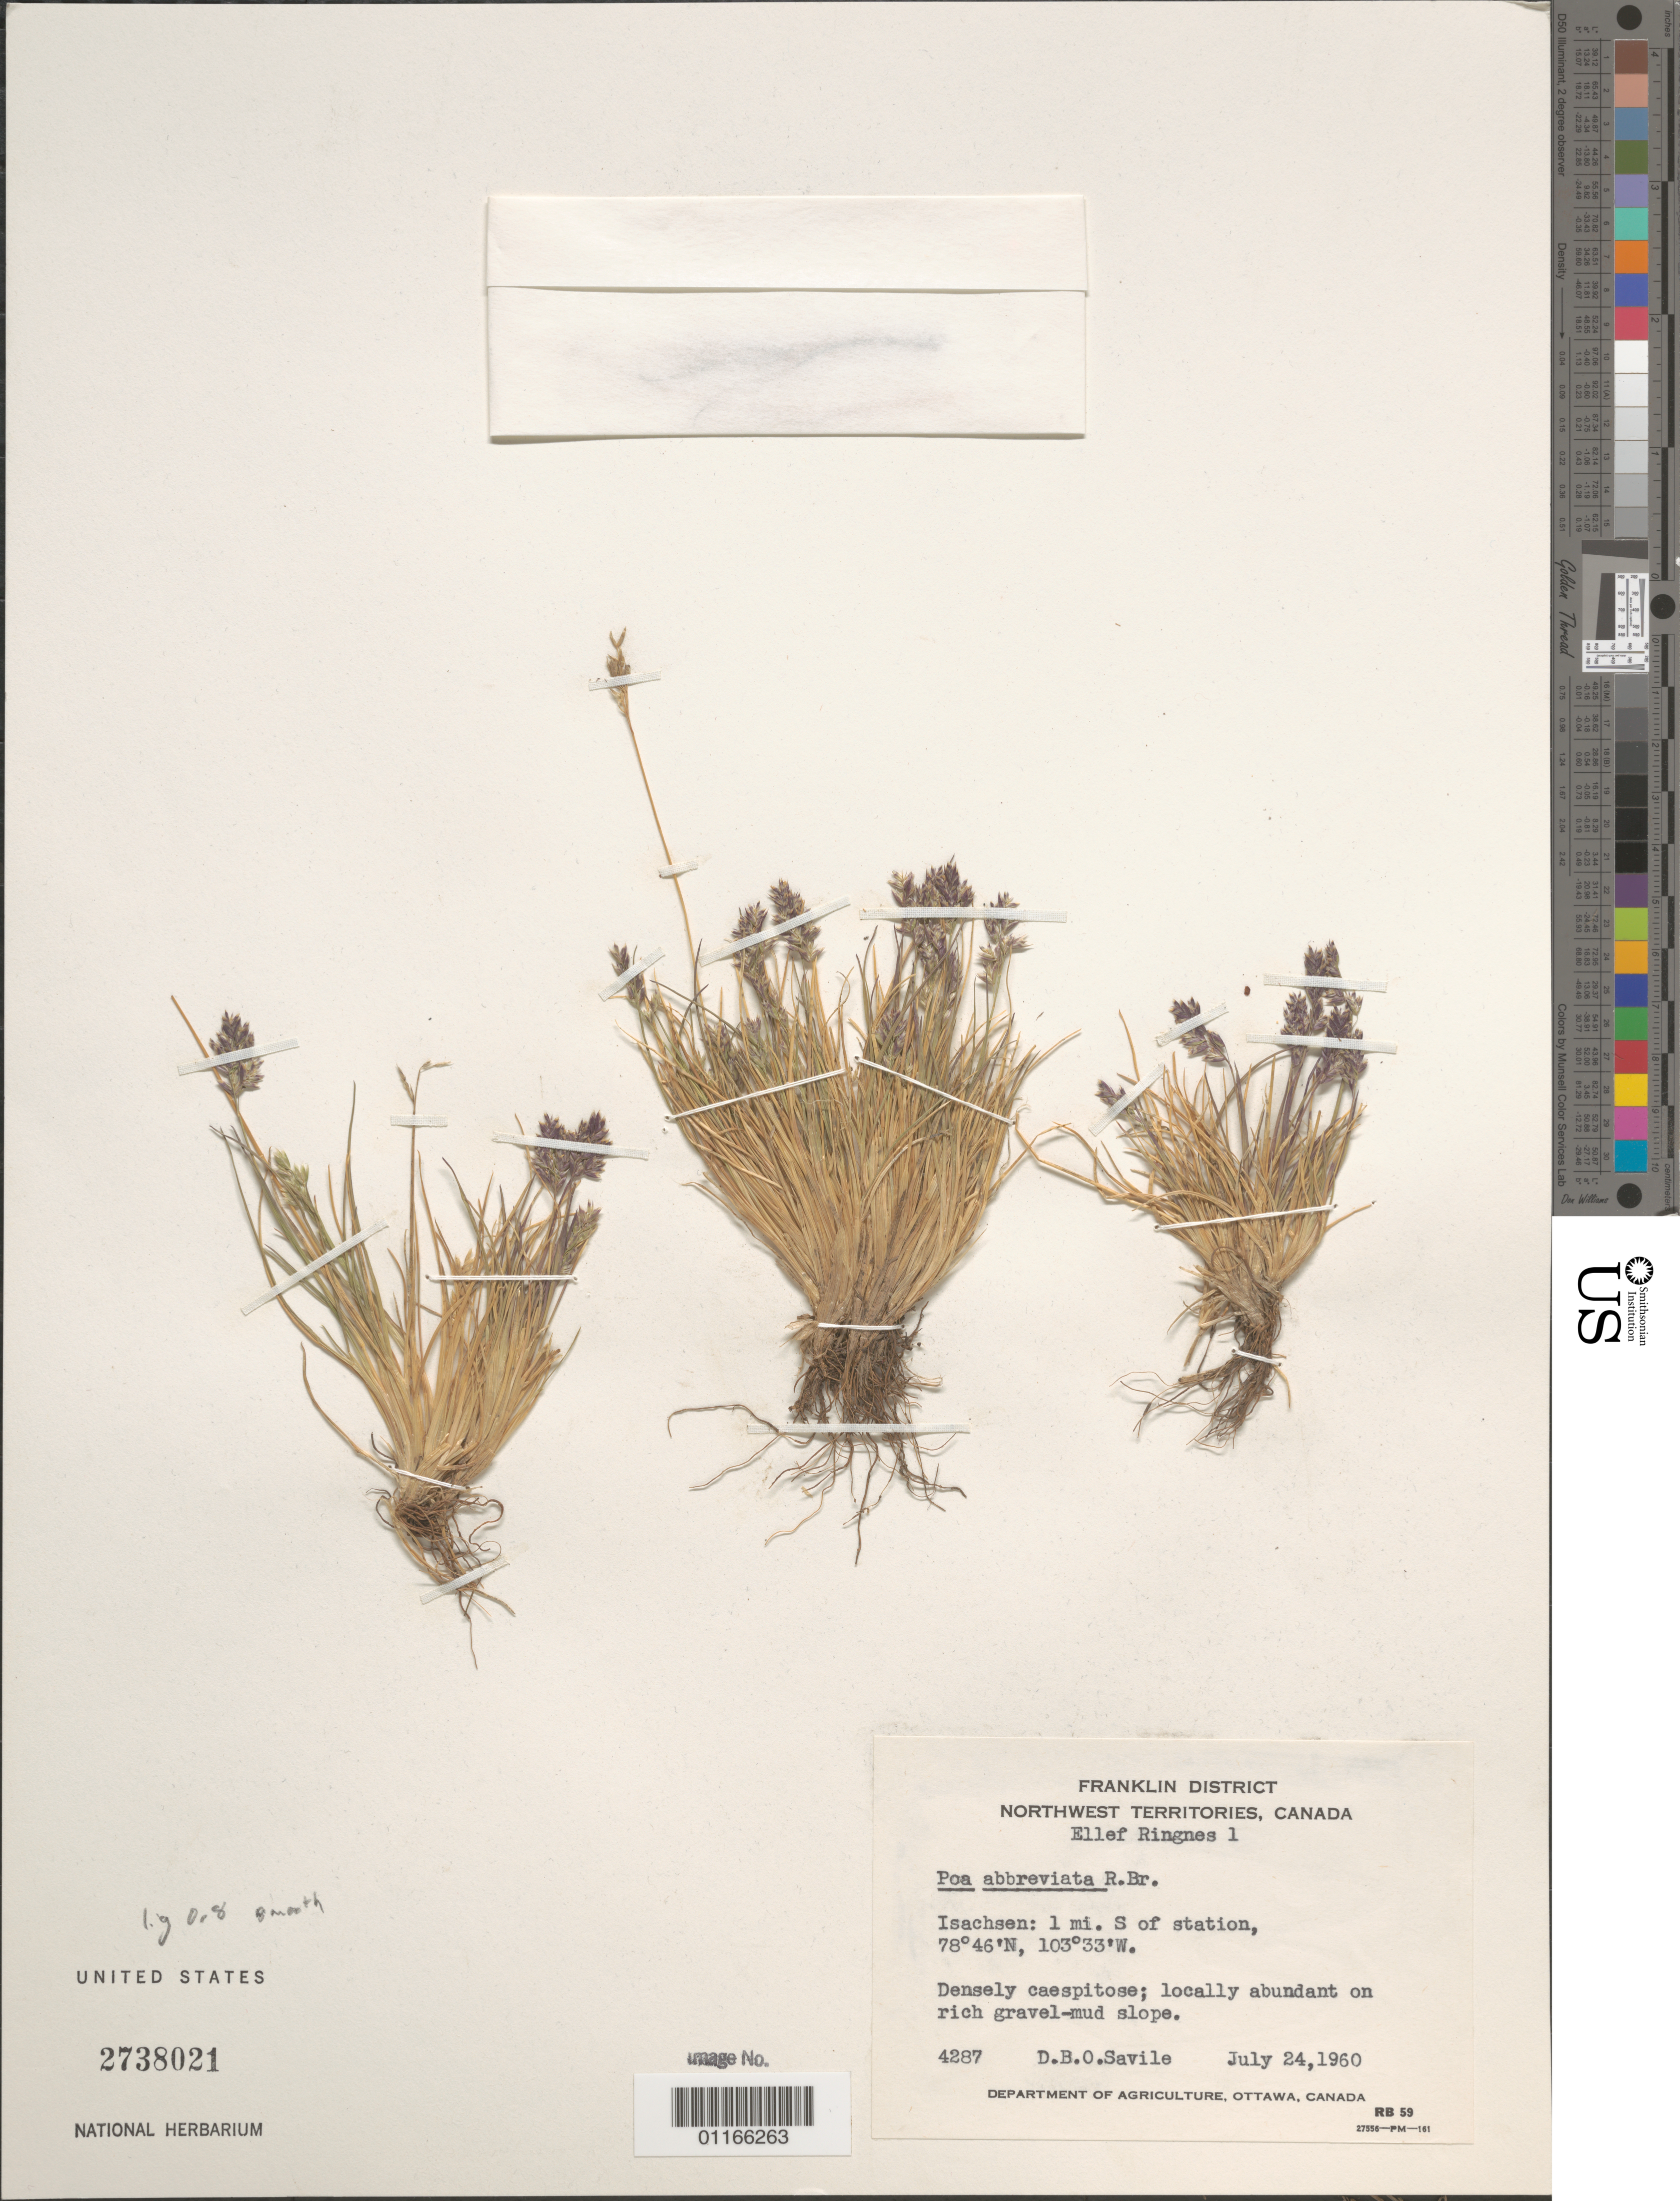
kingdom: Plantae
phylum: Tracheophyta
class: Liliopsida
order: Poales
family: Poaceae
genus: Poa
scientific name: Poa abbreviata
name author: R. Br.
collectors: D. Savile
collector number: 4287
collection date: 1960-07-24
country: Canada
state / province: Northwest Territories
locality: Ellef Ringnes 1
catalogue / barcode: US 2738021